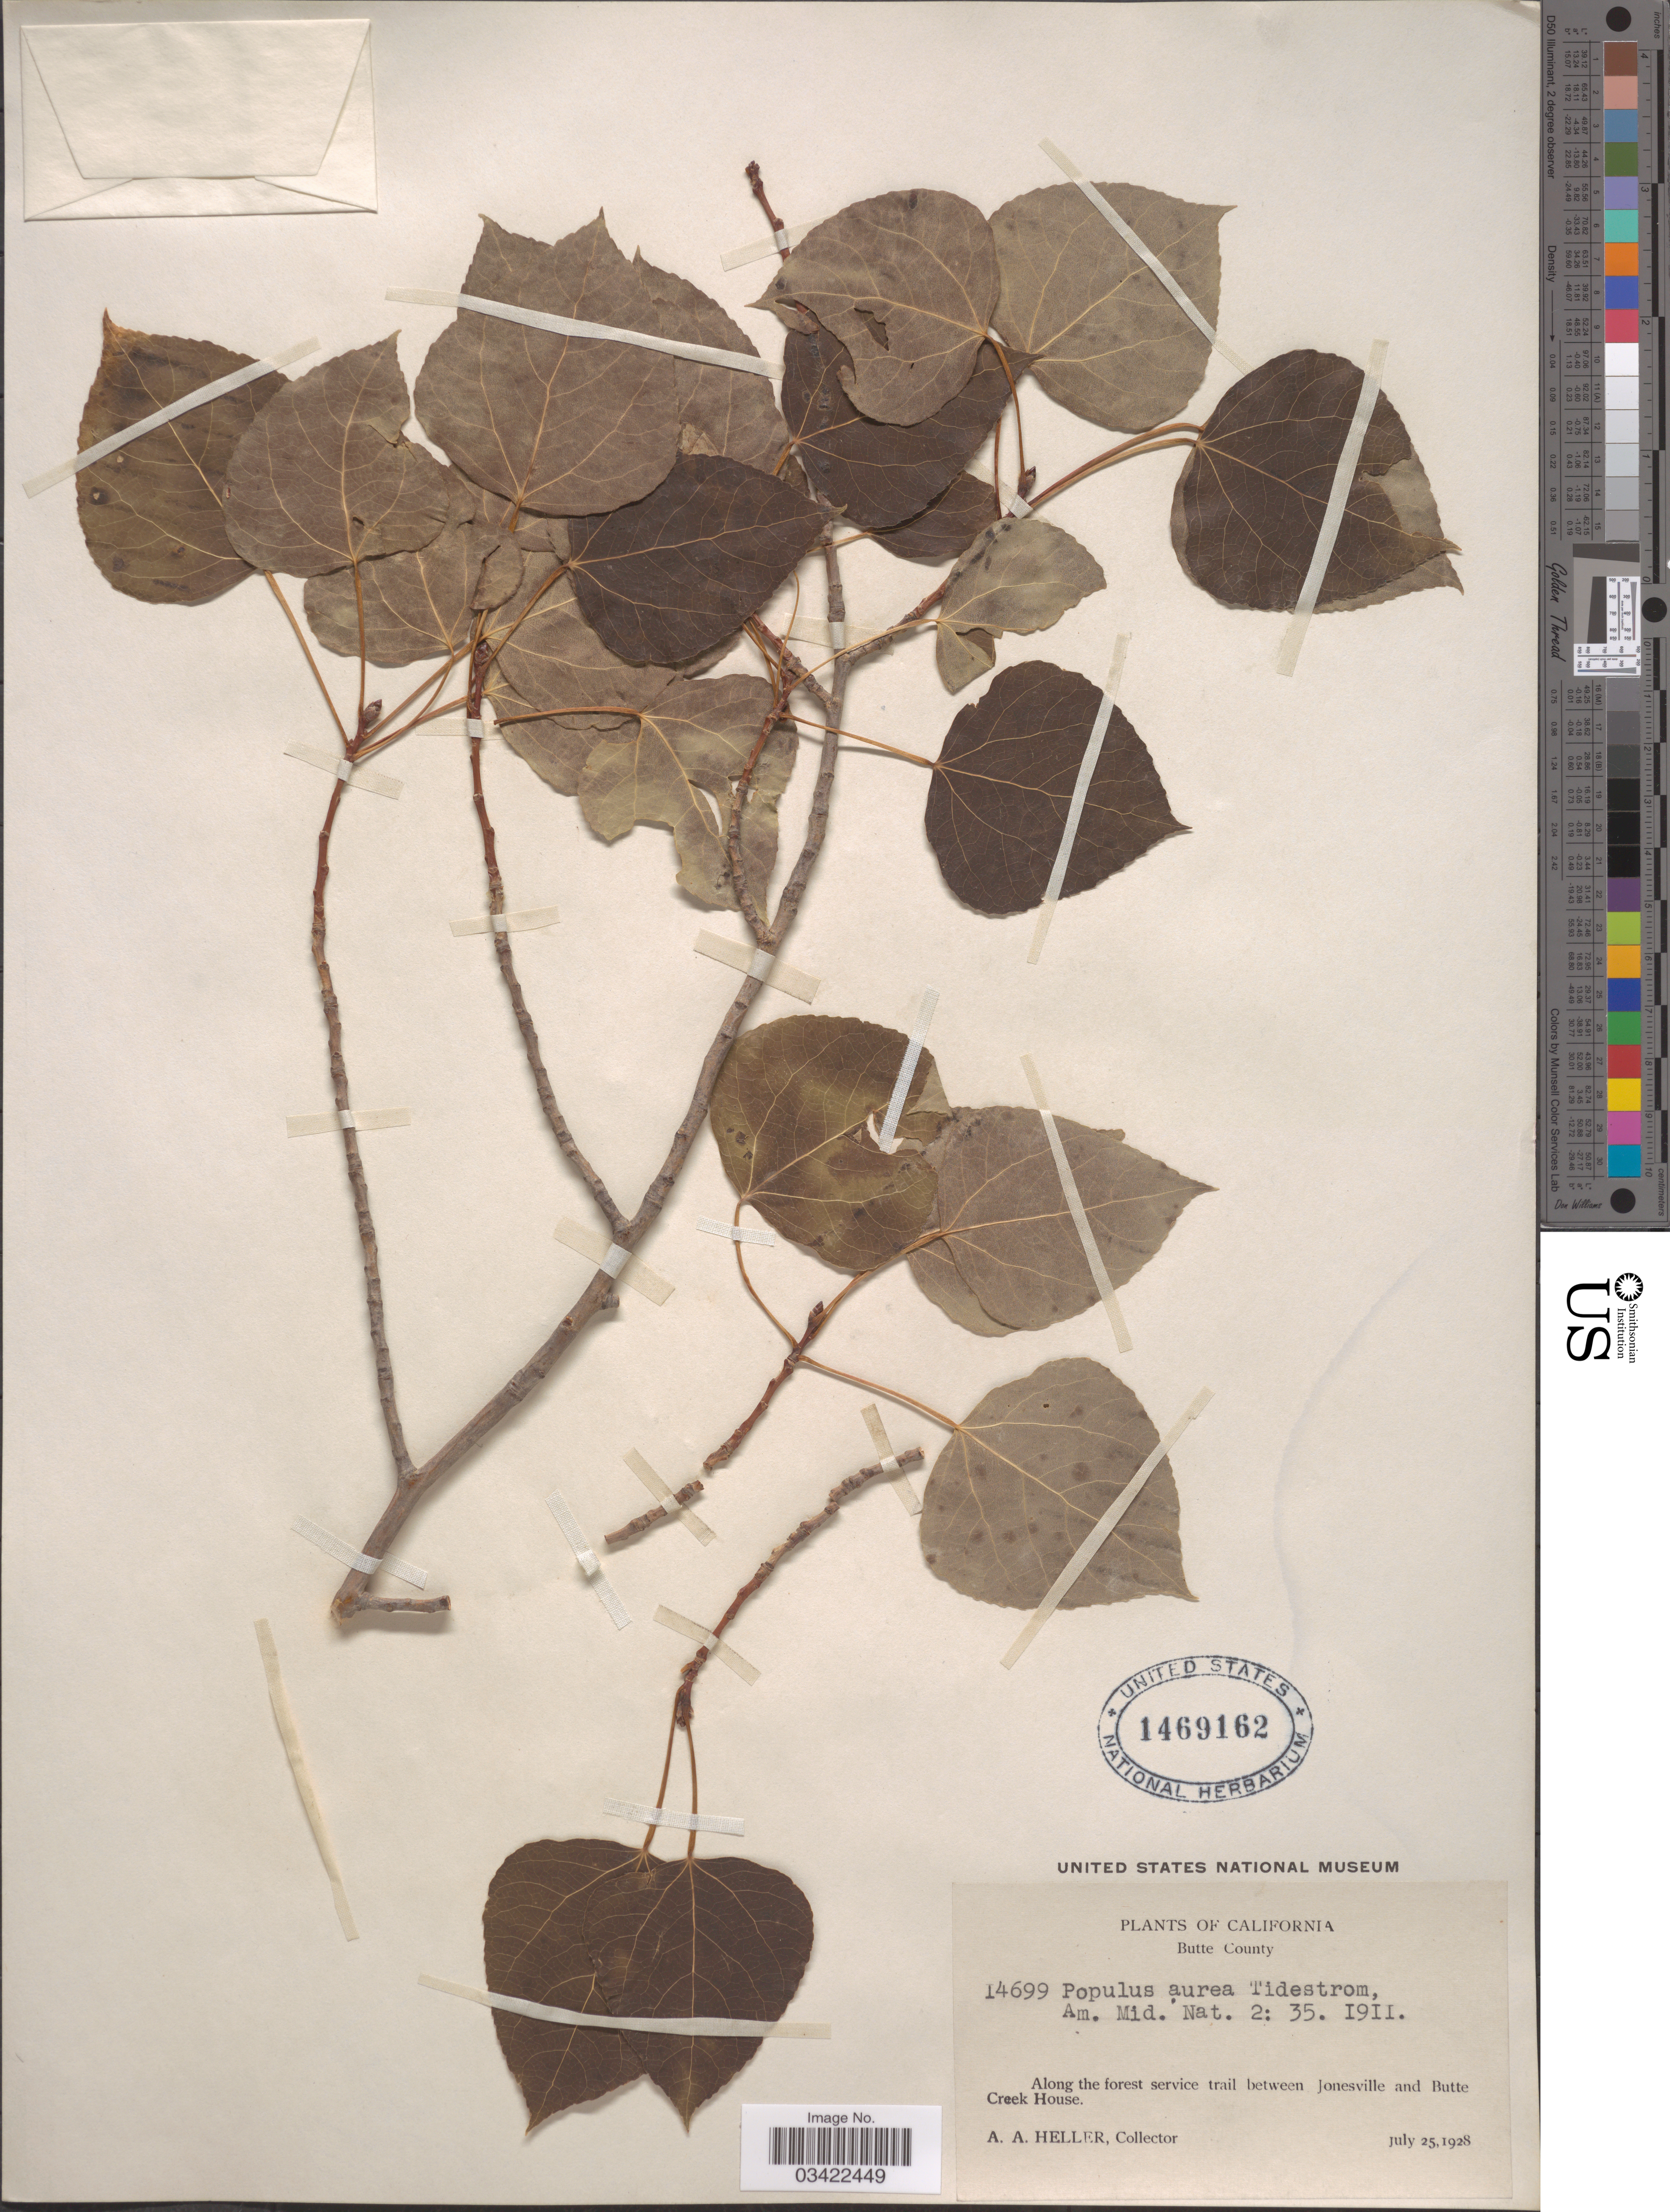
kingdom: Plantae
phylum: Tracheophyta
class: Magnoliopsida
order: Malpighiales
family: Salicaceae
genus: Populus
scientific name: Populus tremuloides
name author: Michx.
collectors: A. A. Heller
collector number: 14699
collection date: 1928-07-25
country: United States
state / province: California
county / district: Butte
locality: Butte County. Along the forest service trail between Jonesville and Butte Creek House.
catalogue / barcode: US 1469162